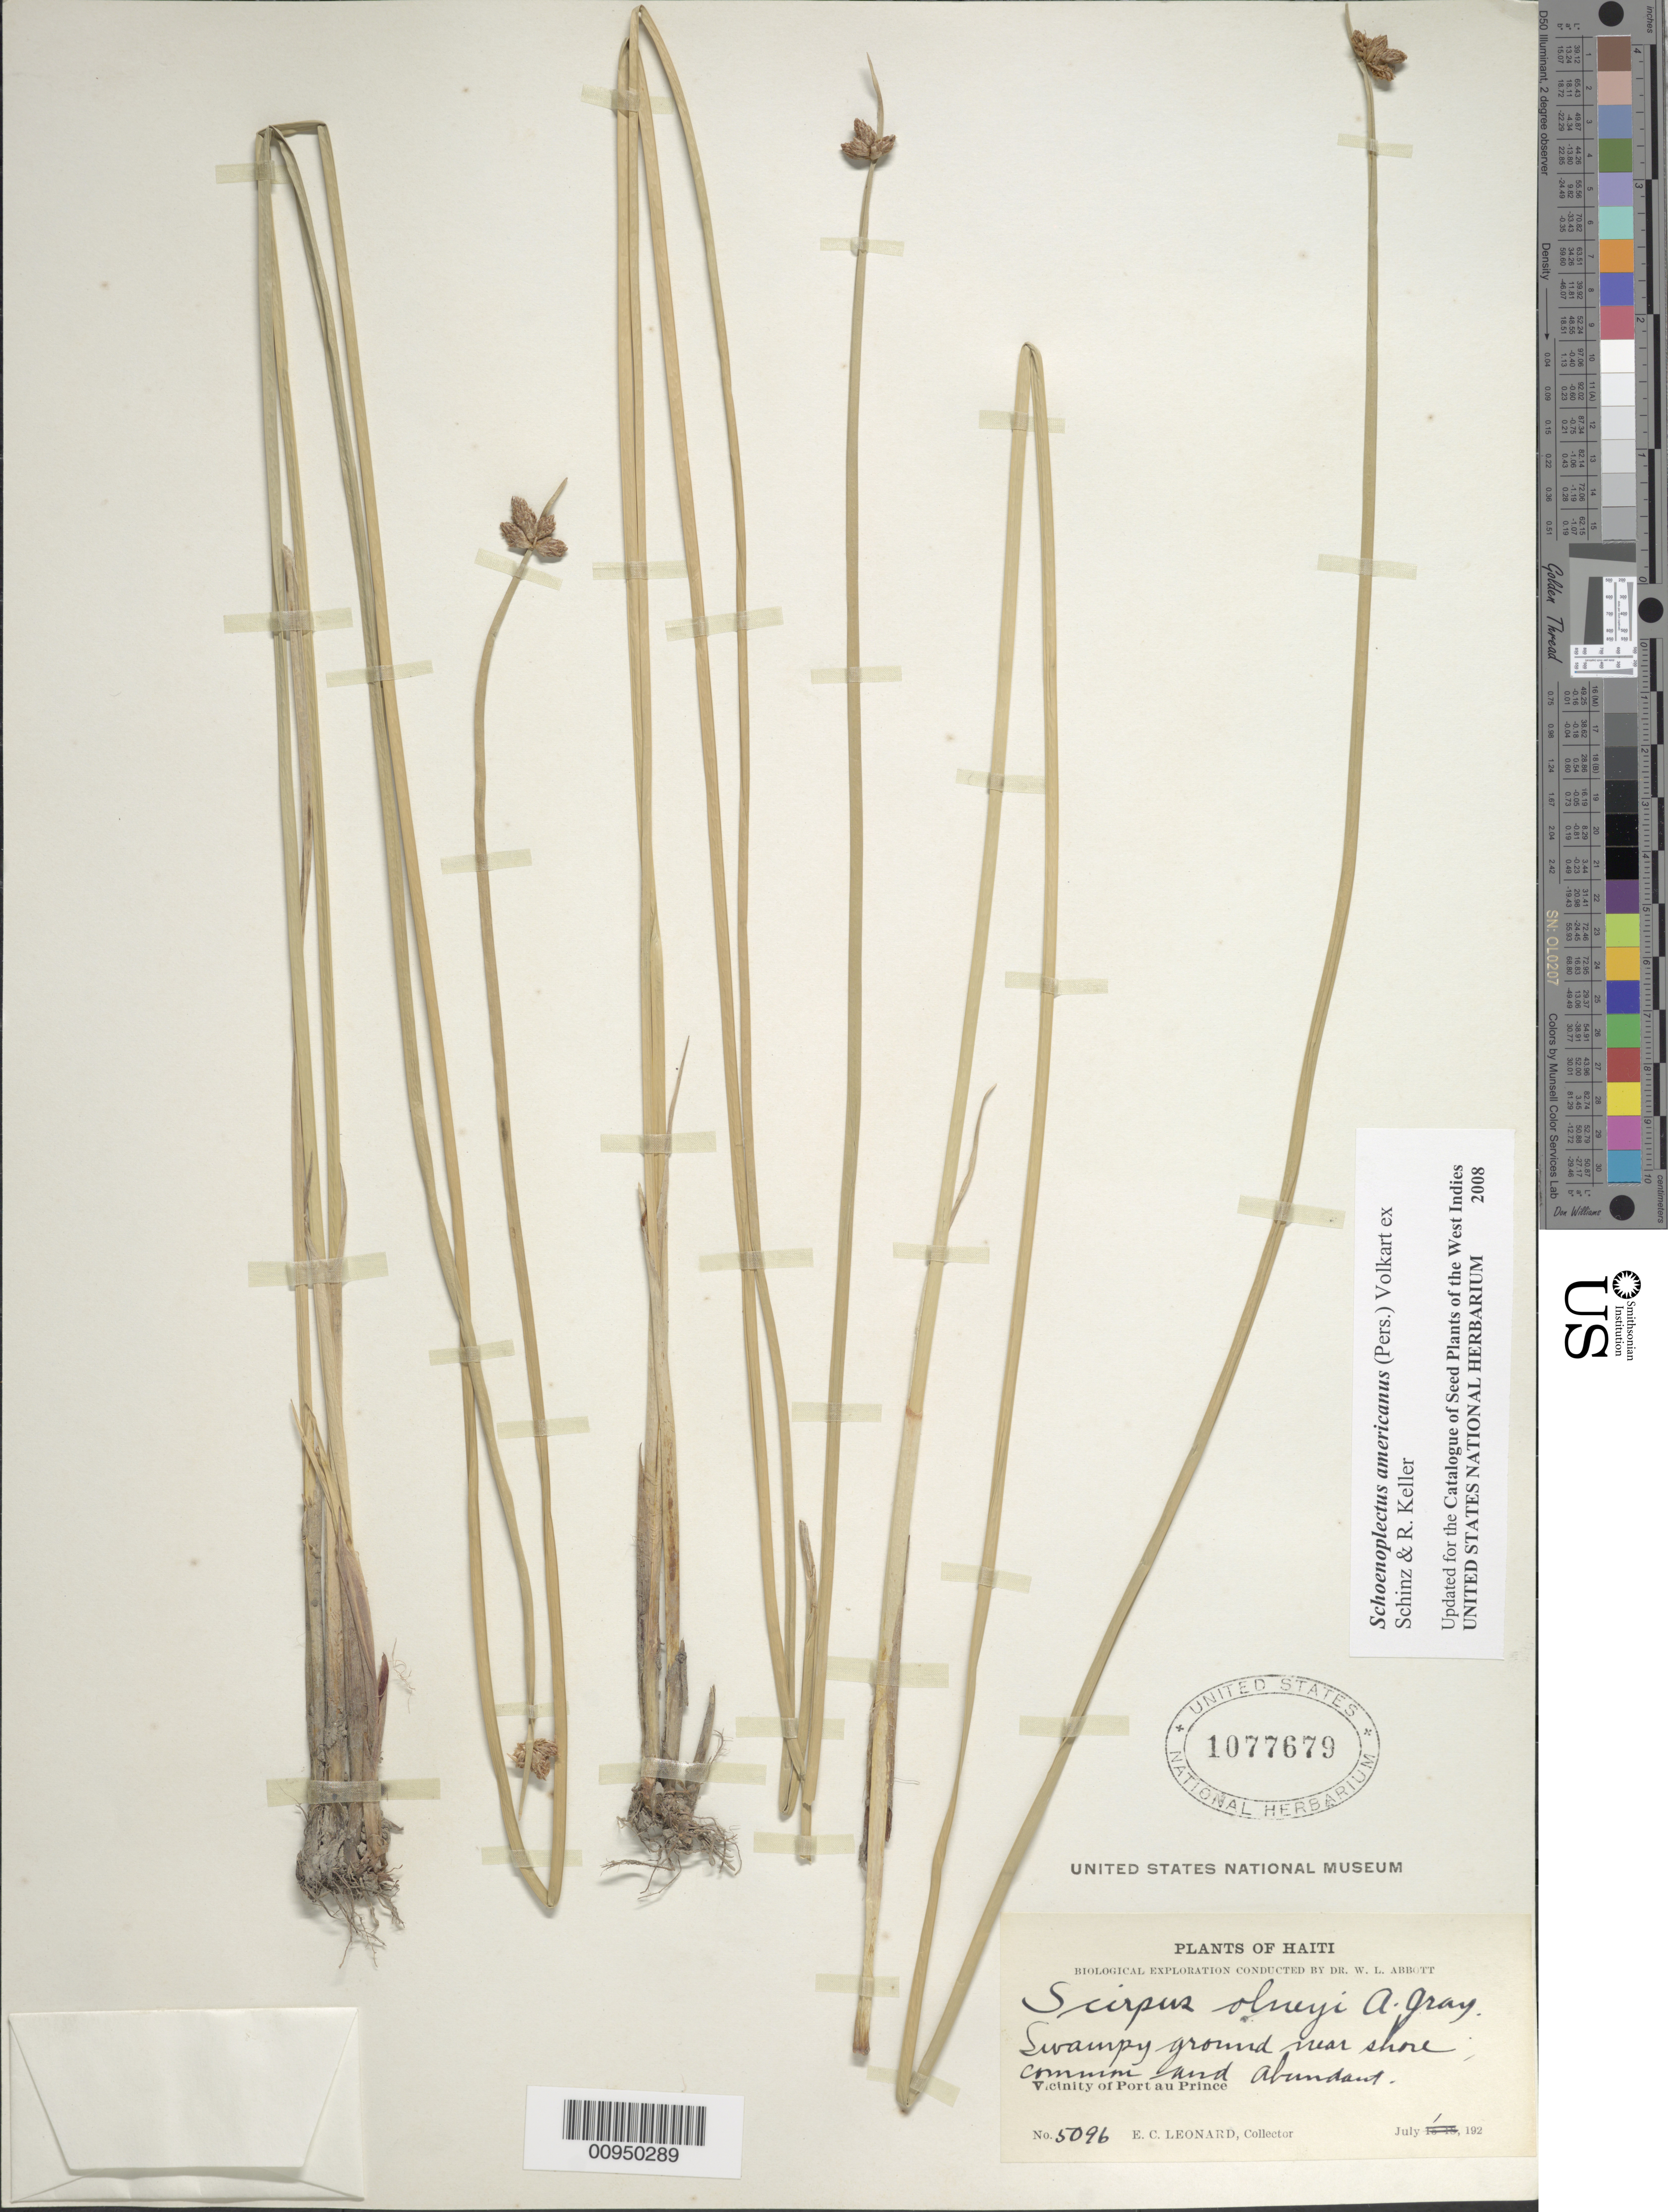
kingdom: Plantae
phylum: Tracheophyta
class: Liliopsida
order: Poales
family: Cyperaceae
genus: Schoenoplectus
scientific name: Schoenoplectus americanus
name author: (Pers.) Volkart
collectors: E. C. Leonard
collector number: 5096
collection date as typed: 01 Jul 1920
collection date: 1920-07-01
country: Haiti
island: Hispaniola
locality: Vicinity of Port au Prince, near shore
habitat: Swampy ground near shore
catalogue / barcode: US 1077679